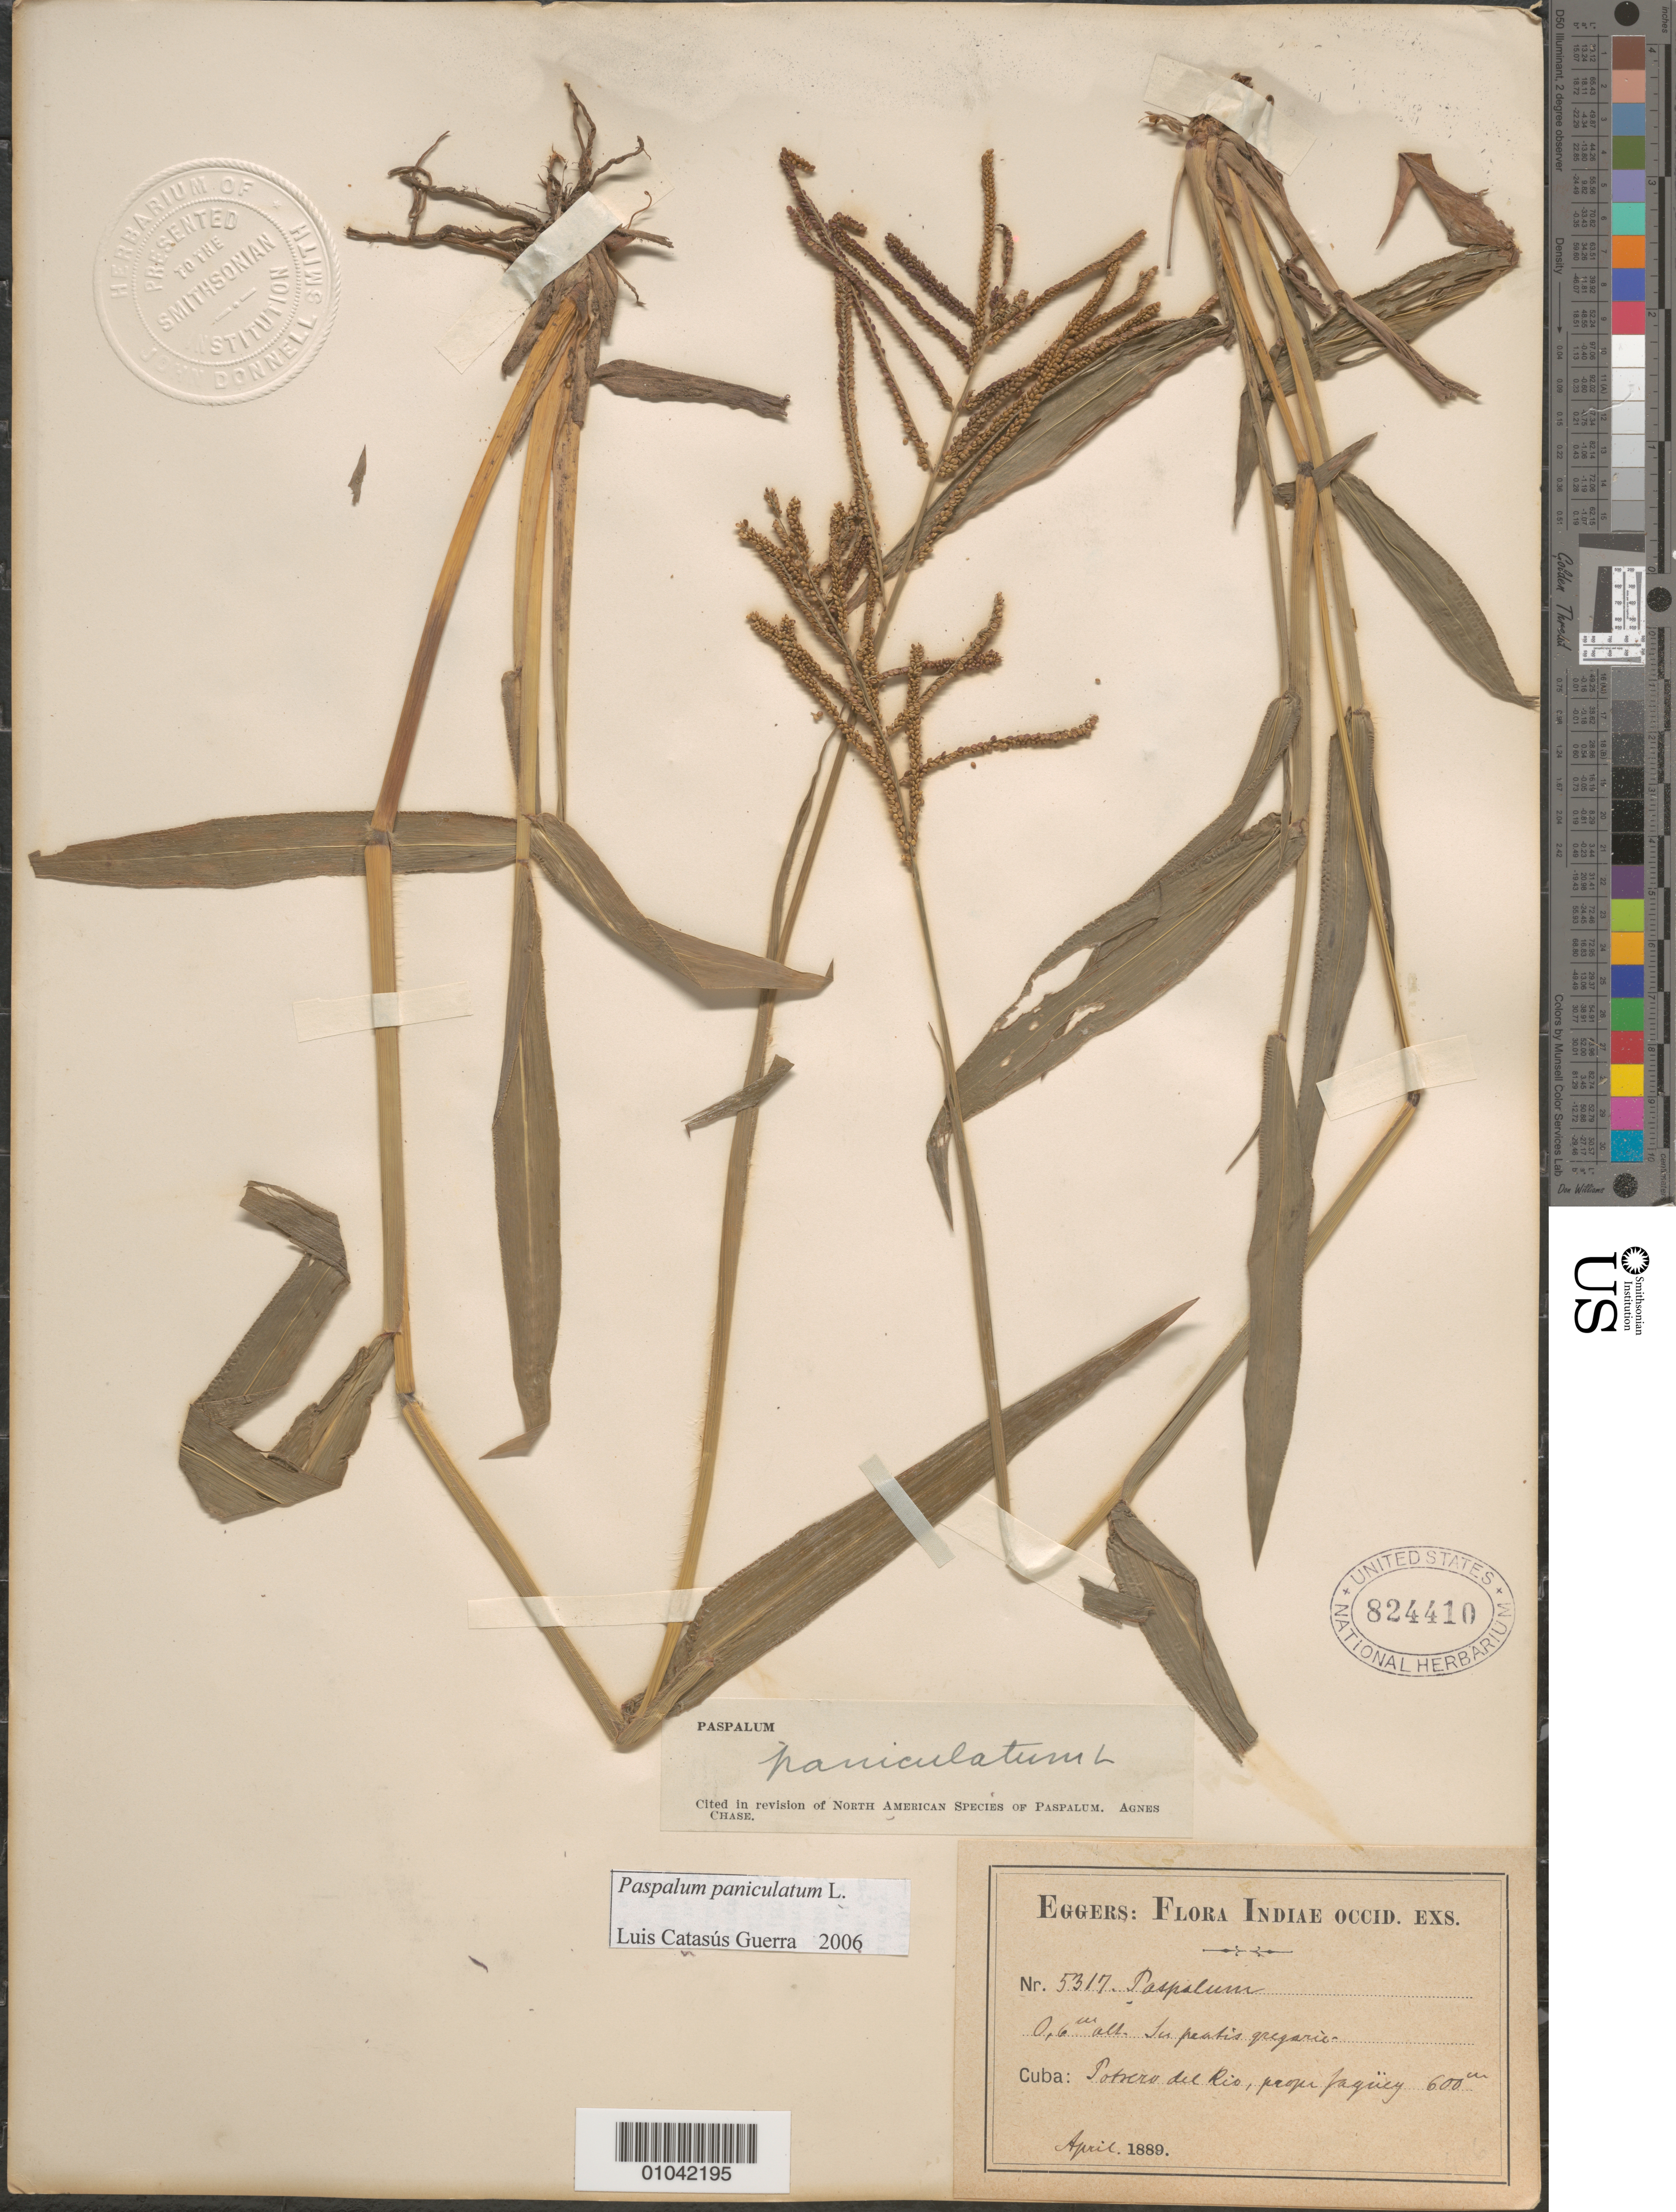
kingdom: Plantae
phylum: Tracheophyta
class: Liliopsida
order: Poales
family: Poaceae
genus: Paspalum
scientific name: Paspalum paniculatum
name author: L.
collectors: H. F. A. von Eggers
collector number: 5317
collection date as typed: Apr 1889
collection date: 1889-04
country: Cuba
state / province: Matanzas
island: Cuba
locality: Portero del Rio, Jaguey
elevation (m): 600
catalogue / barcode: US 824410